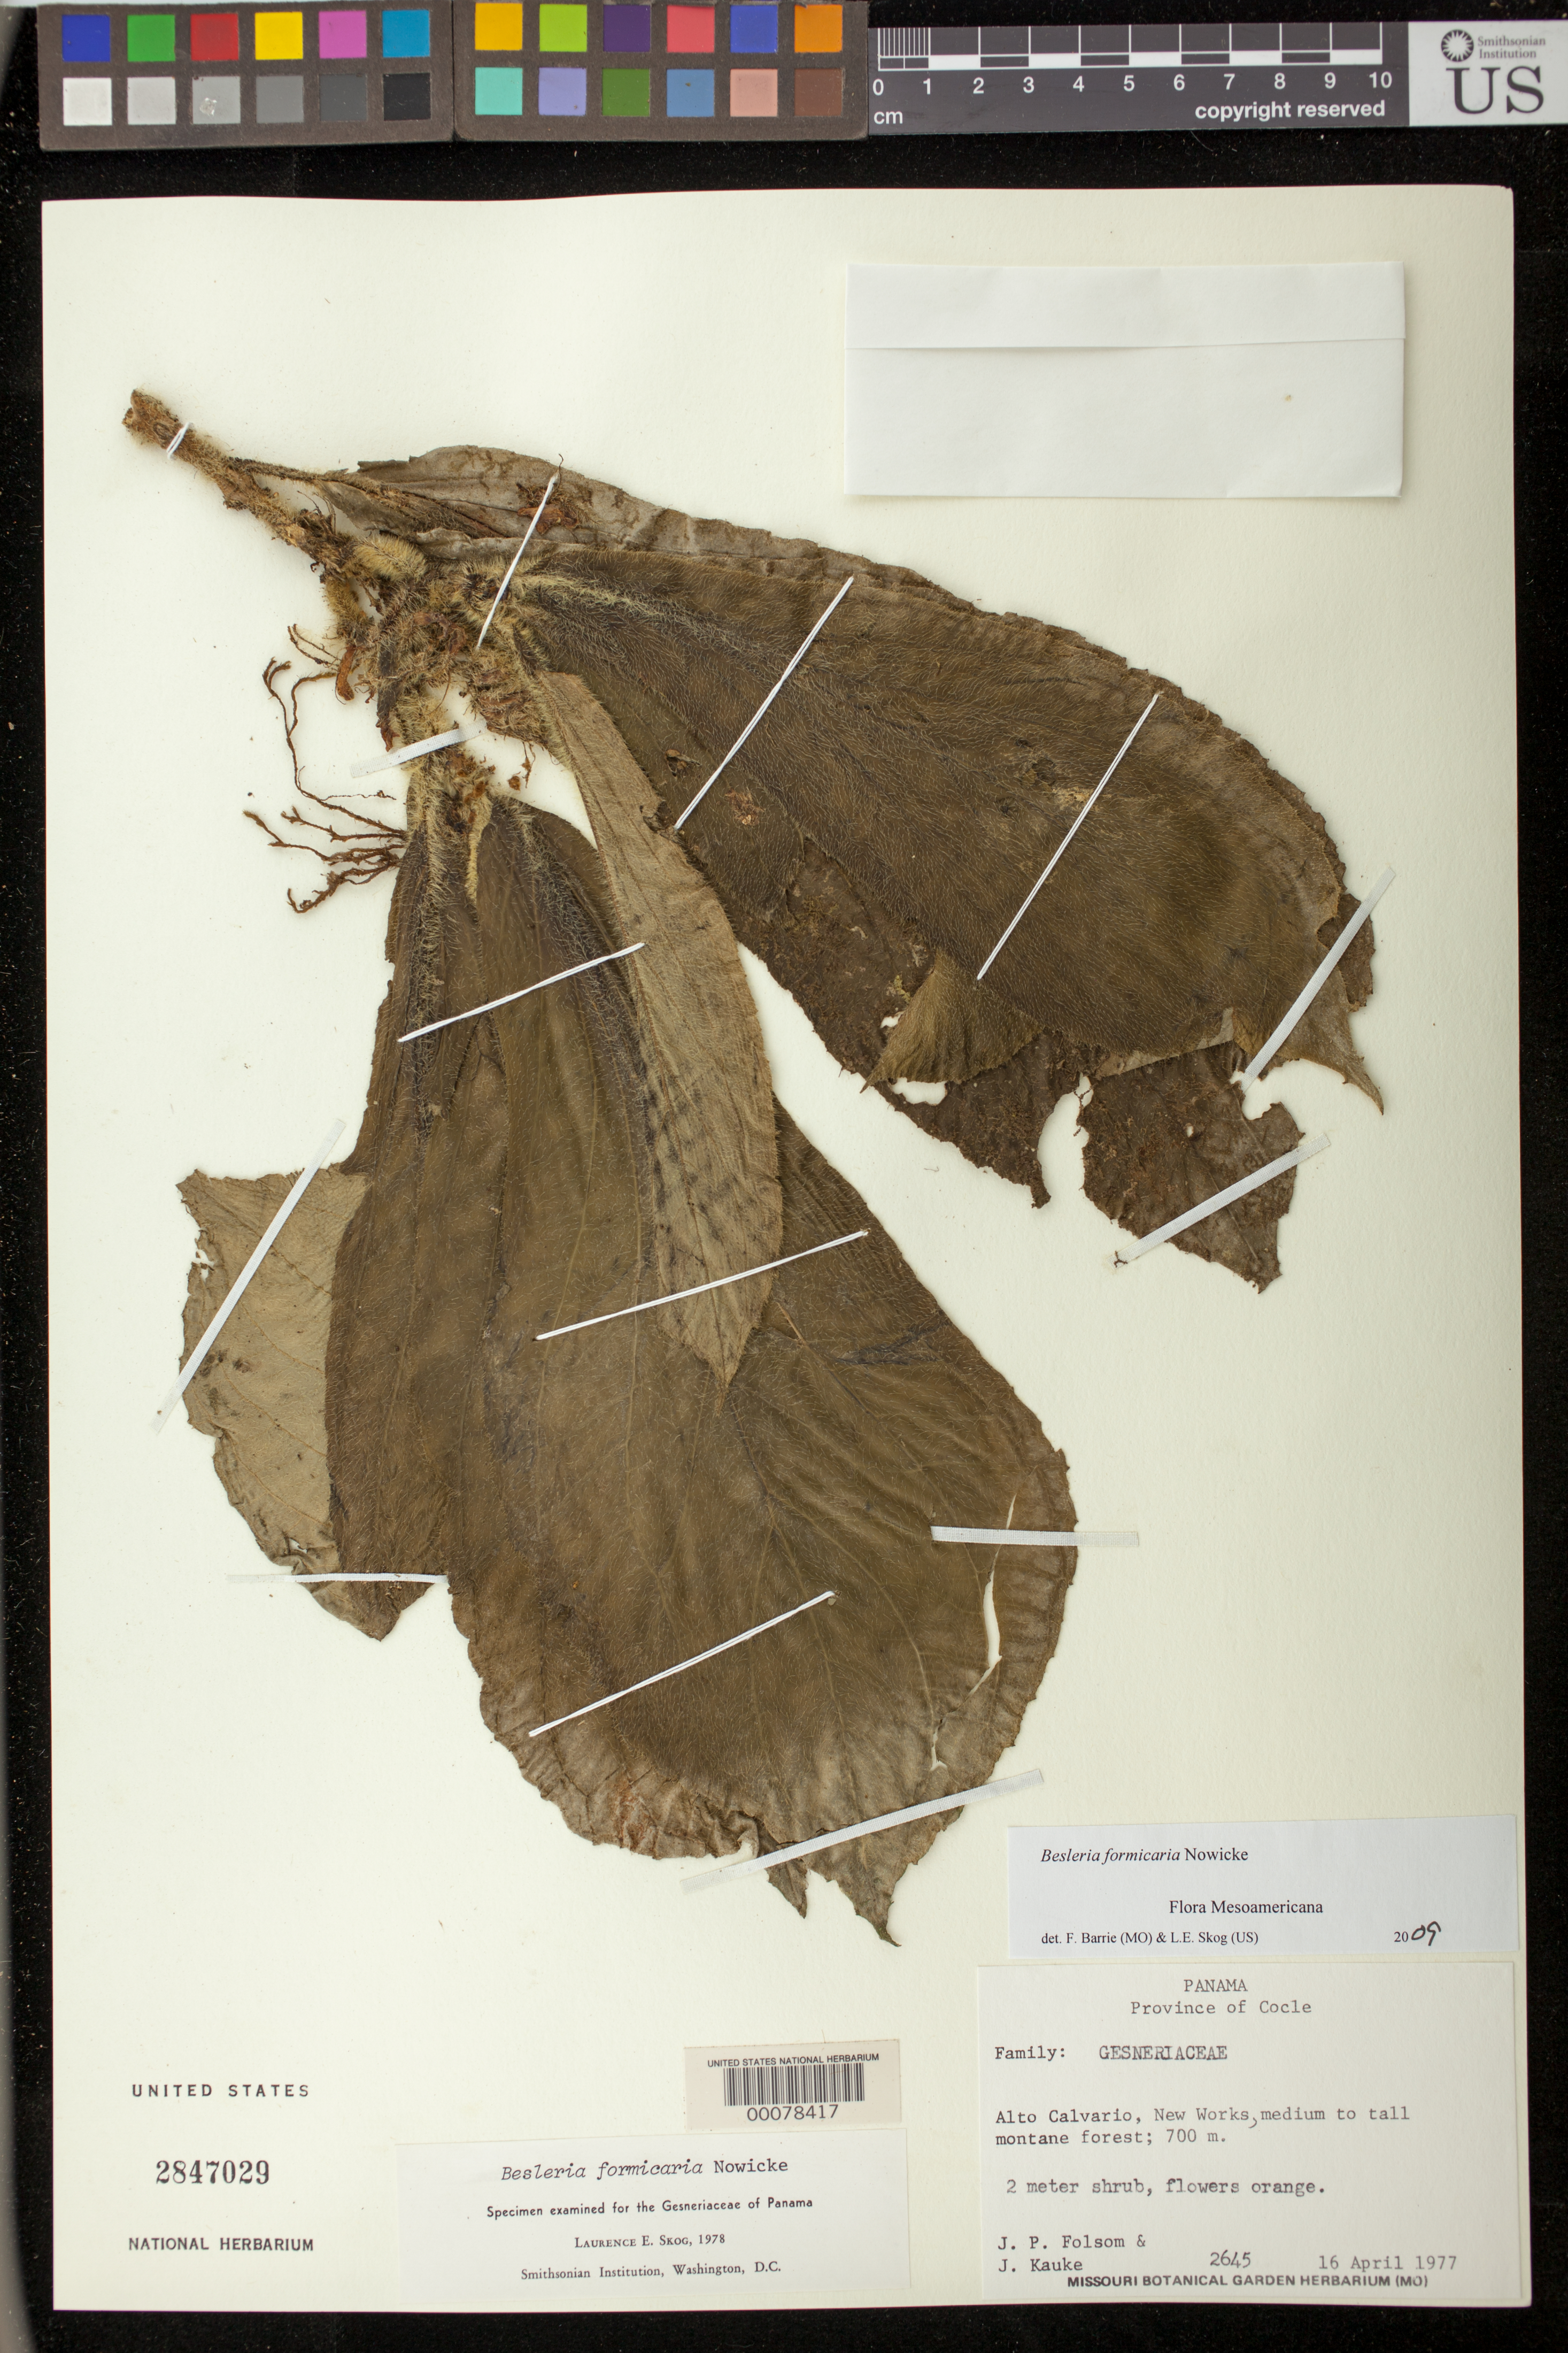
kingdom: Plantae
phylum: Tracheophyta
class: Magnoliopsida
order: Lamiales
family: Gesneriaceae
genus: Besleria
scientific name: Besleria formicaria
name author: Nowicke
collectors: J. P. Folsom & J. Kauke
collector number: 2645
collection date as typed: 16 Apr 1977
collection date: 1977-04-16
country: Panama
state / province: Coclé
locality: Alto Calvario, New Works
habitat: Medium to tall montane forest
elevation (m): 700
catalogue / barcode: US 2847029